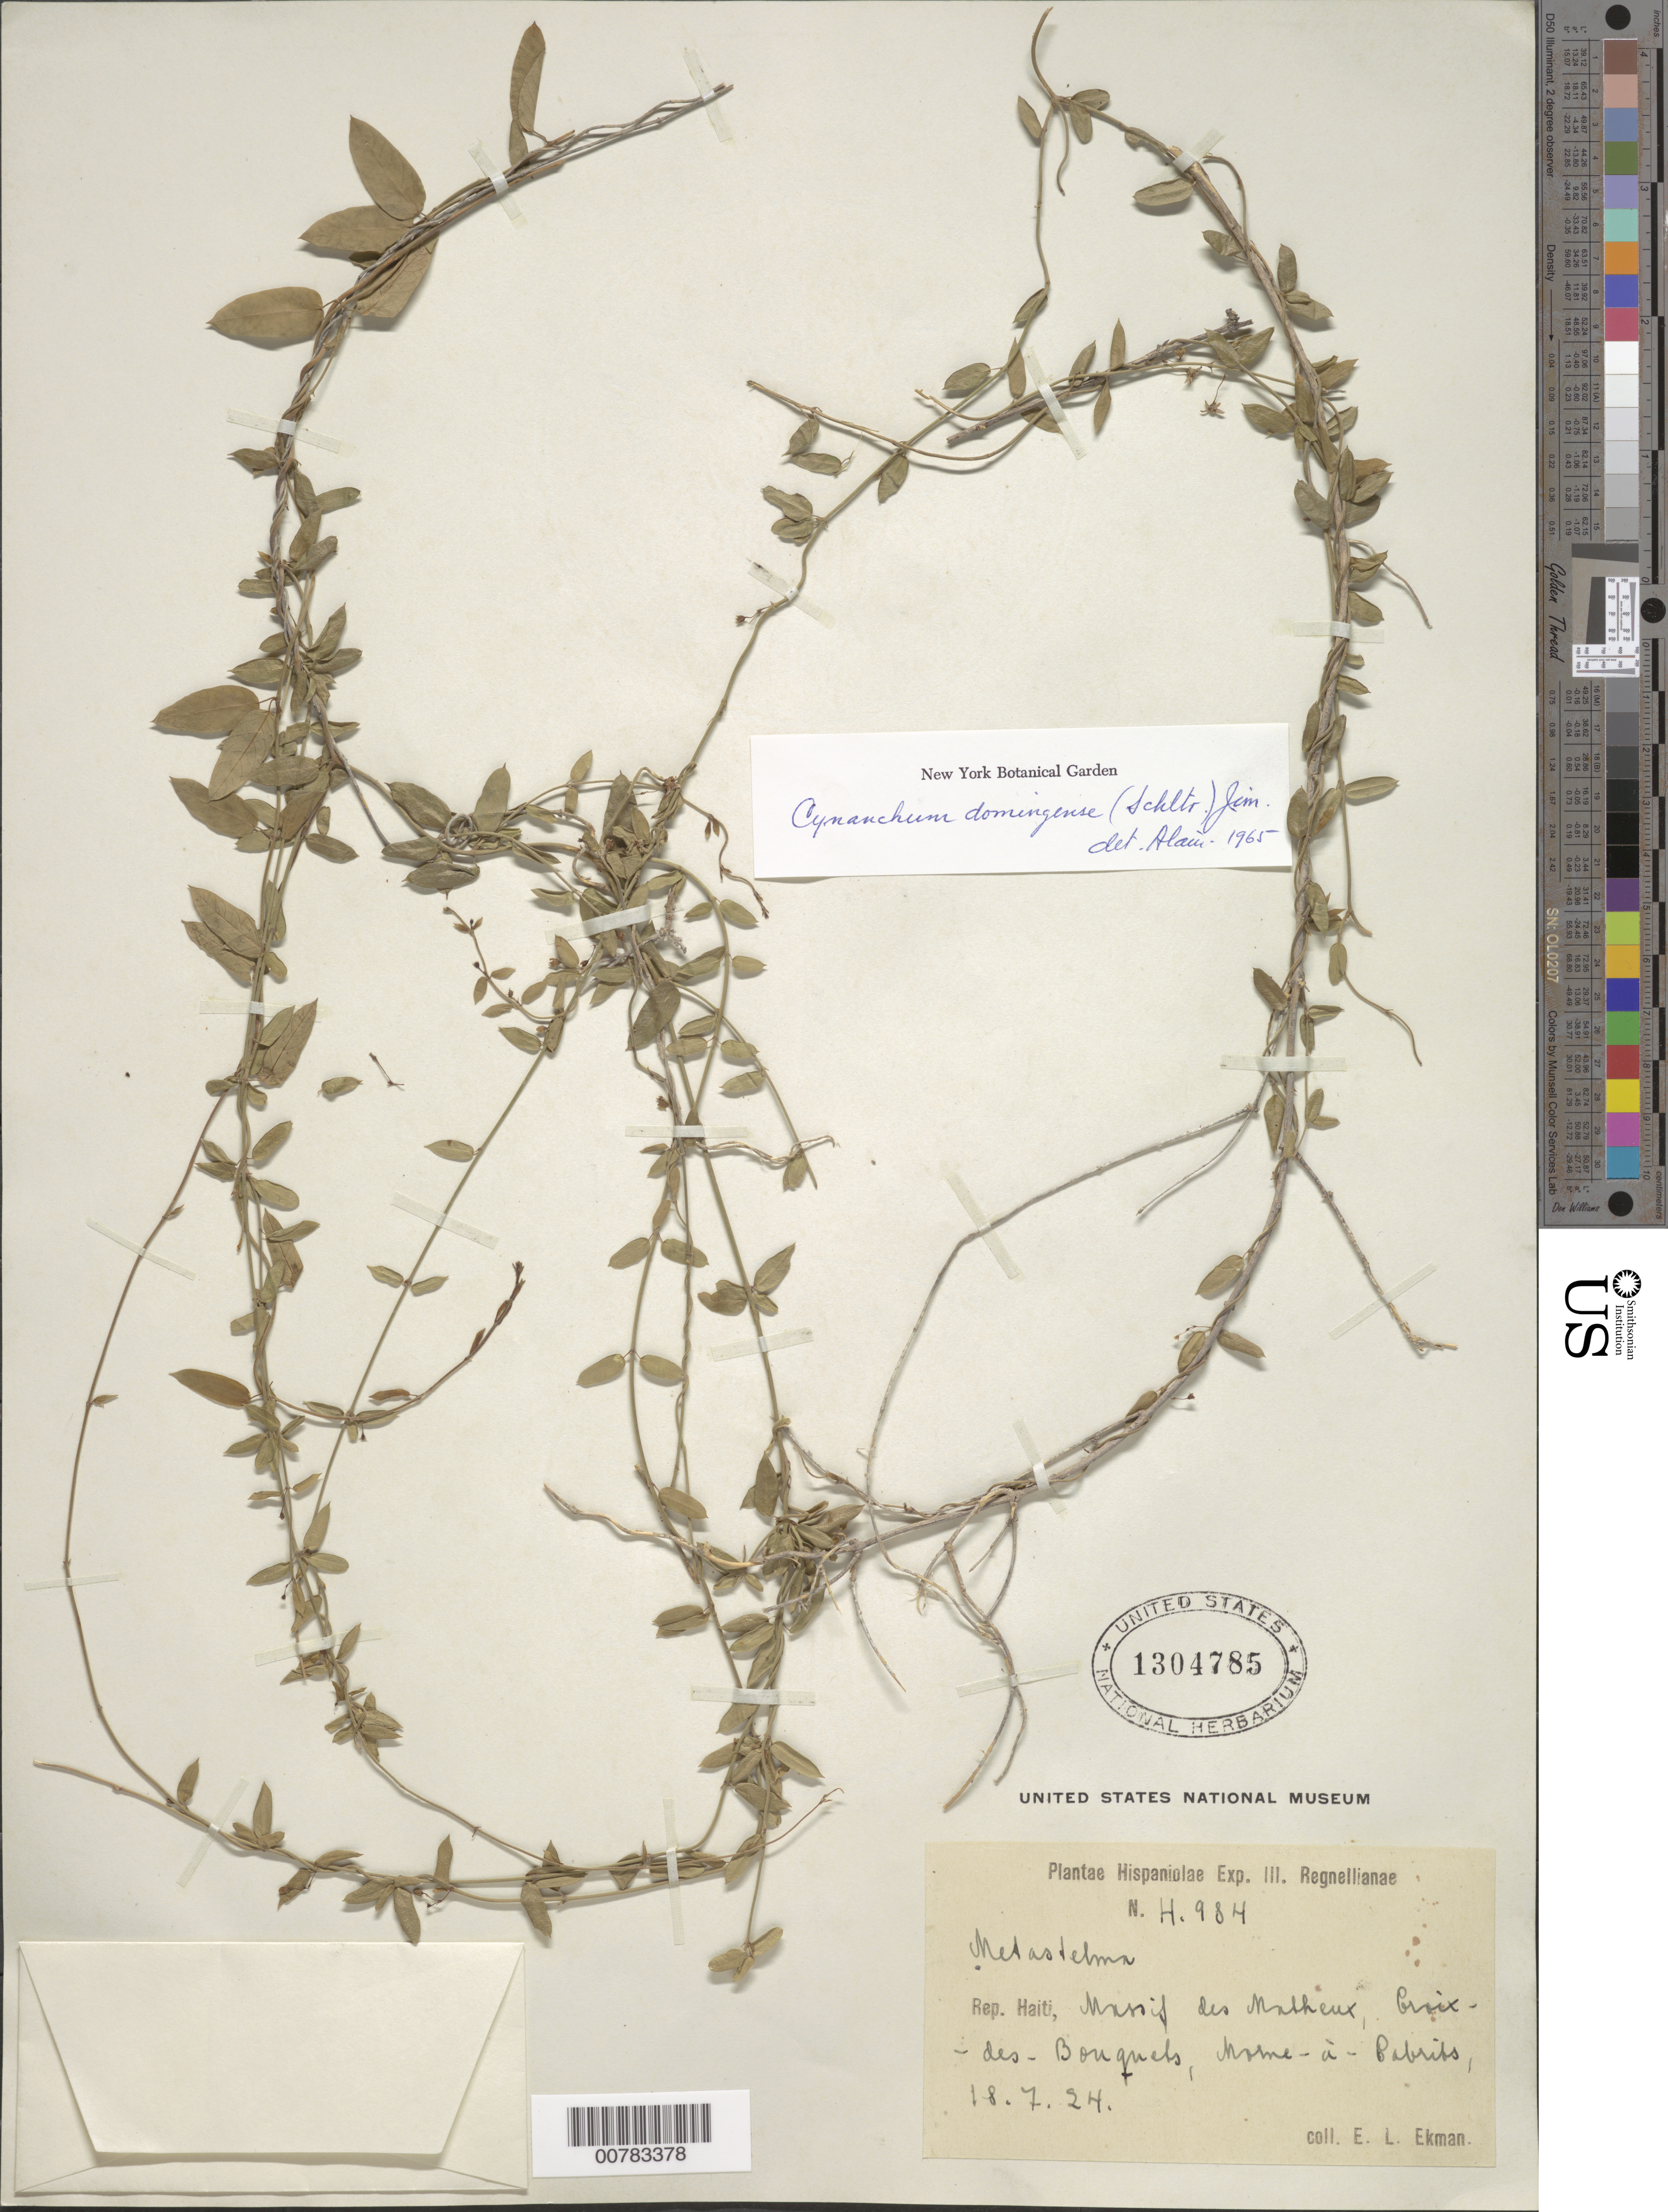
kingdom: Plantae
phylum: Tracheophyta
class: Magnoliopsida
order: Gentianales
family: Apocynaceae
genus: Metastelma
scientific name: Metastelma domingense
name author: Schltr.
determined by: Liogier, Alain H.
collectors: E. L. Ekman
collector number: H 984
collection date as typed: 18 Jul 1924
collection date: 1924-07-18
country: Haiti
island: Hispaniola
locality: Massif des Matheux, Croix-des-Bouquets, Morne-à-Cabrits.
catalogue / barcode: US 1304785